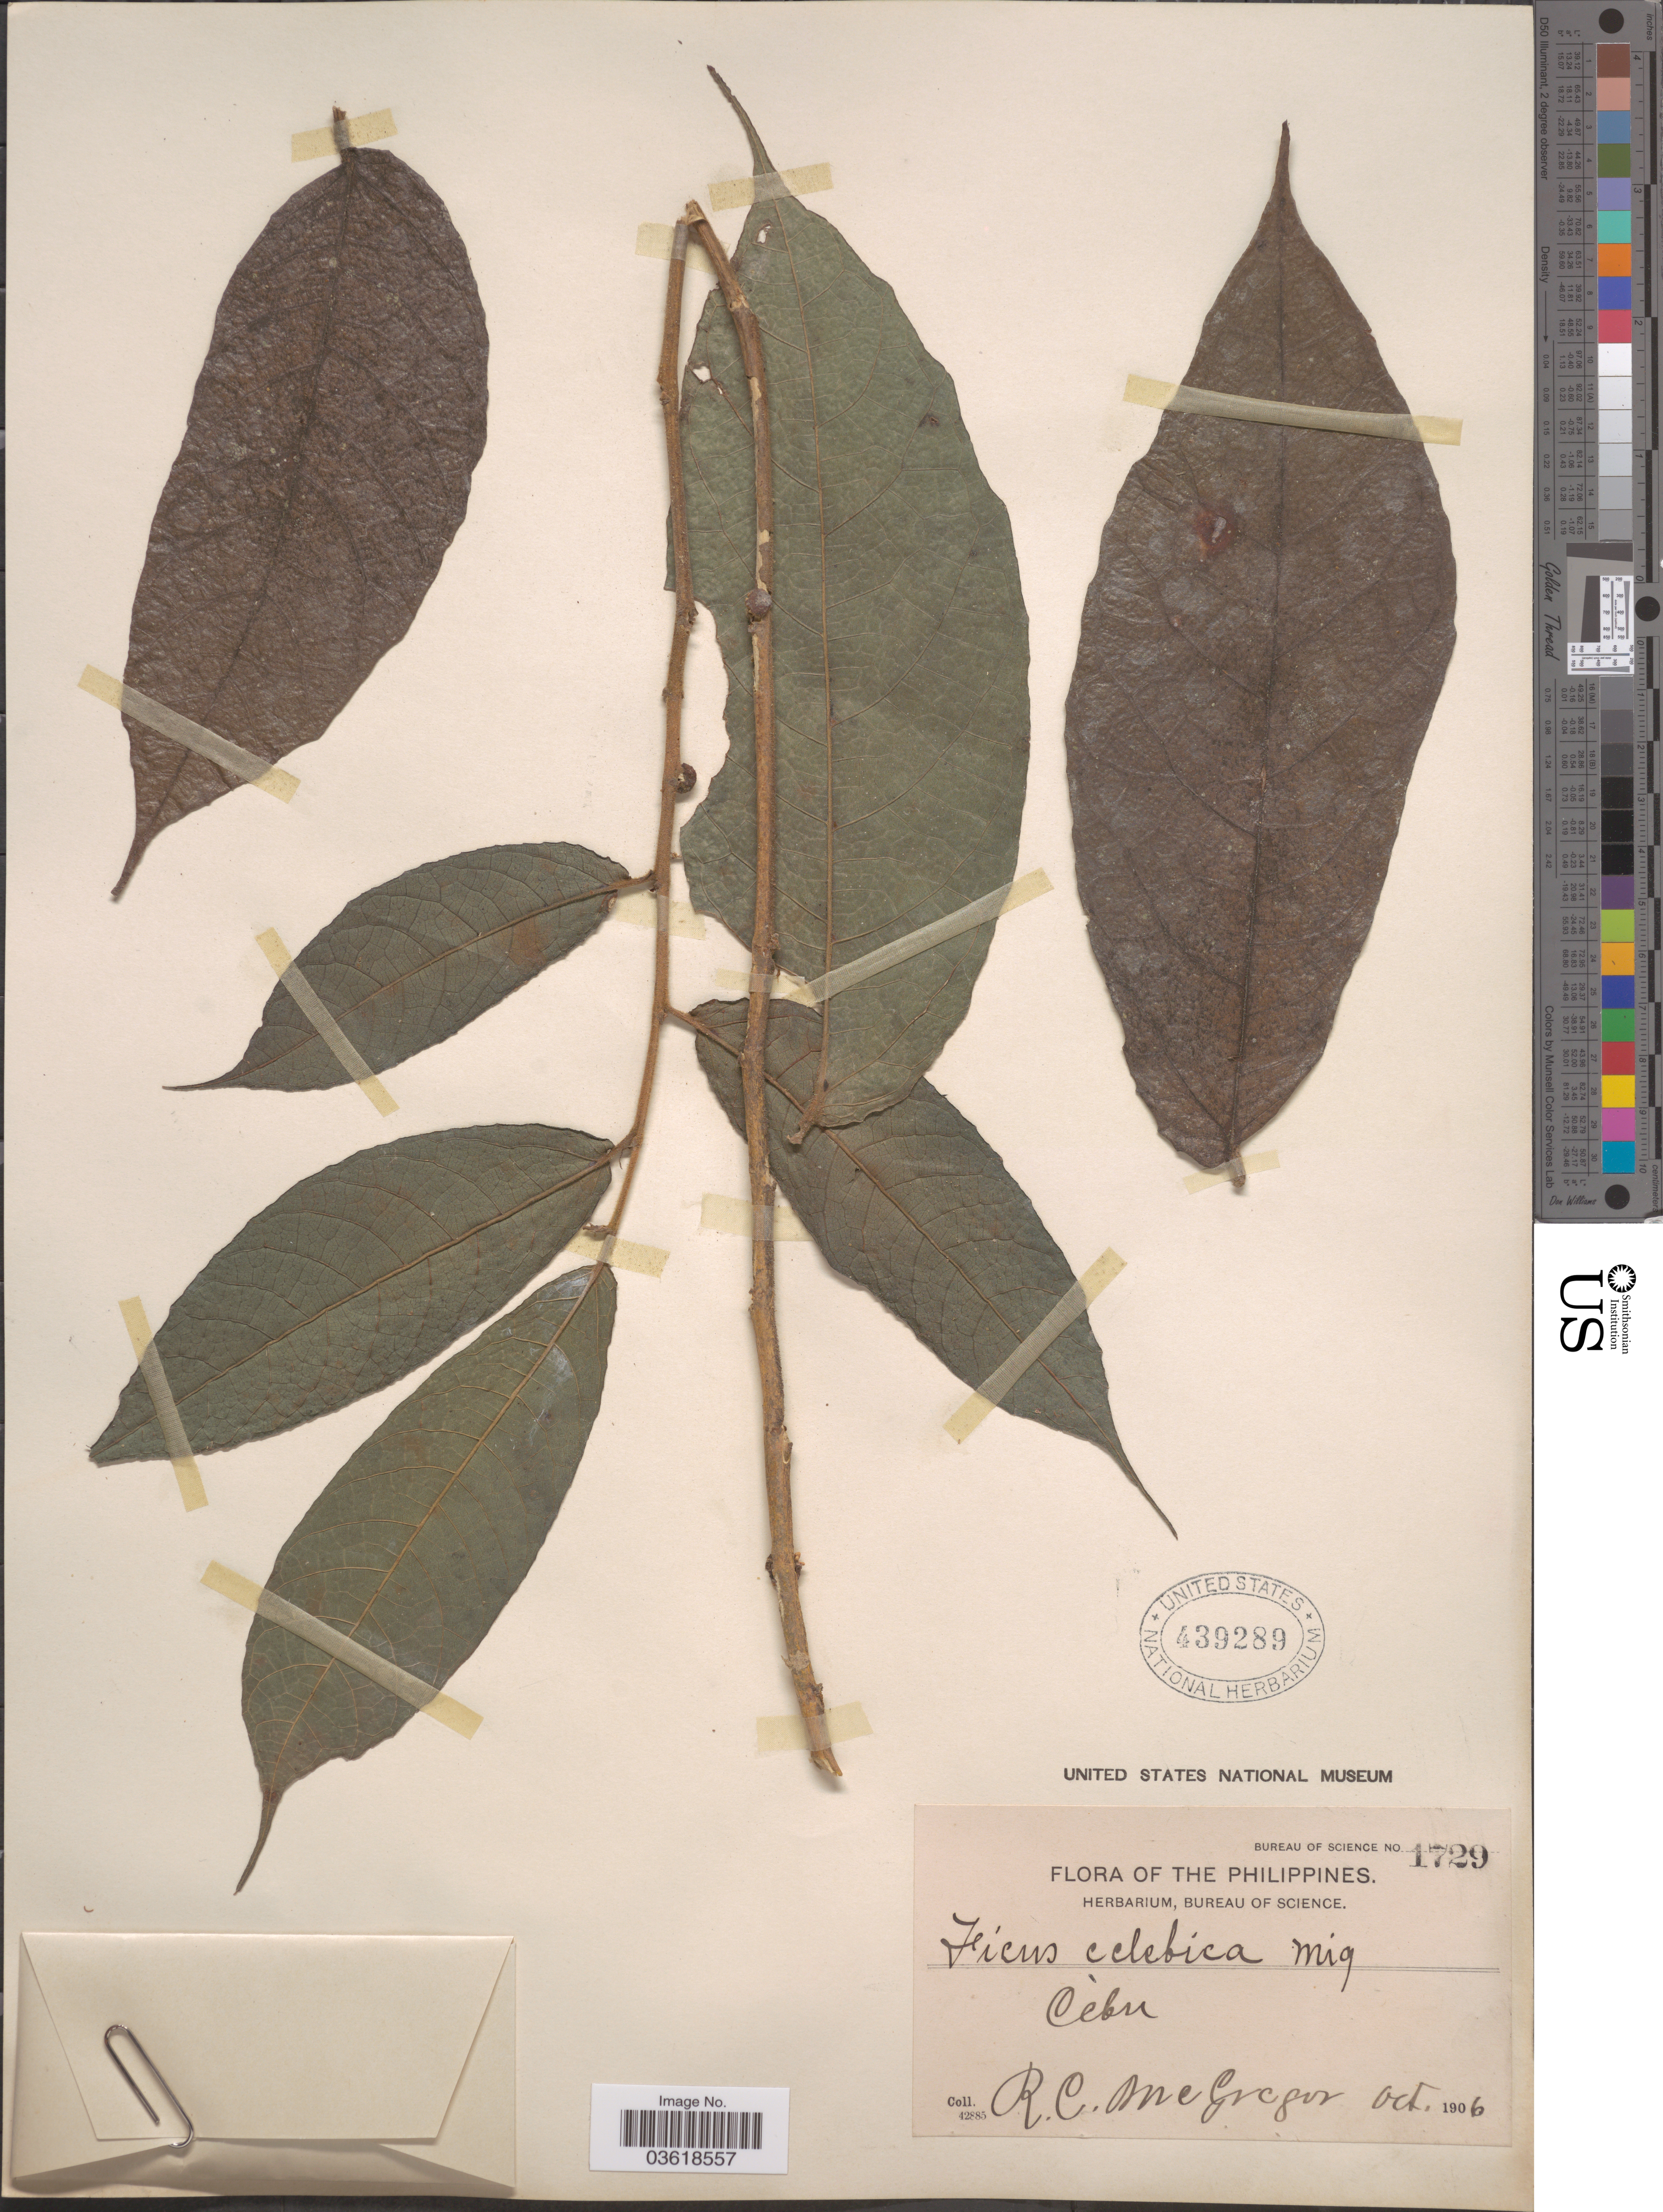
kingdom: Plantae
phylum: Tracheophyta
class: Magnoliopsida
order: Rosales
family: Moraceae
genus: Ficus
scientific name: Ficus celebica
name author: Blume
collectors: R. C. McGregor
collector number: Bureau of Science 1729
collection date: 1906-10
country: Philippines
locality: Cebu.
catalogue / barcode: US 439289